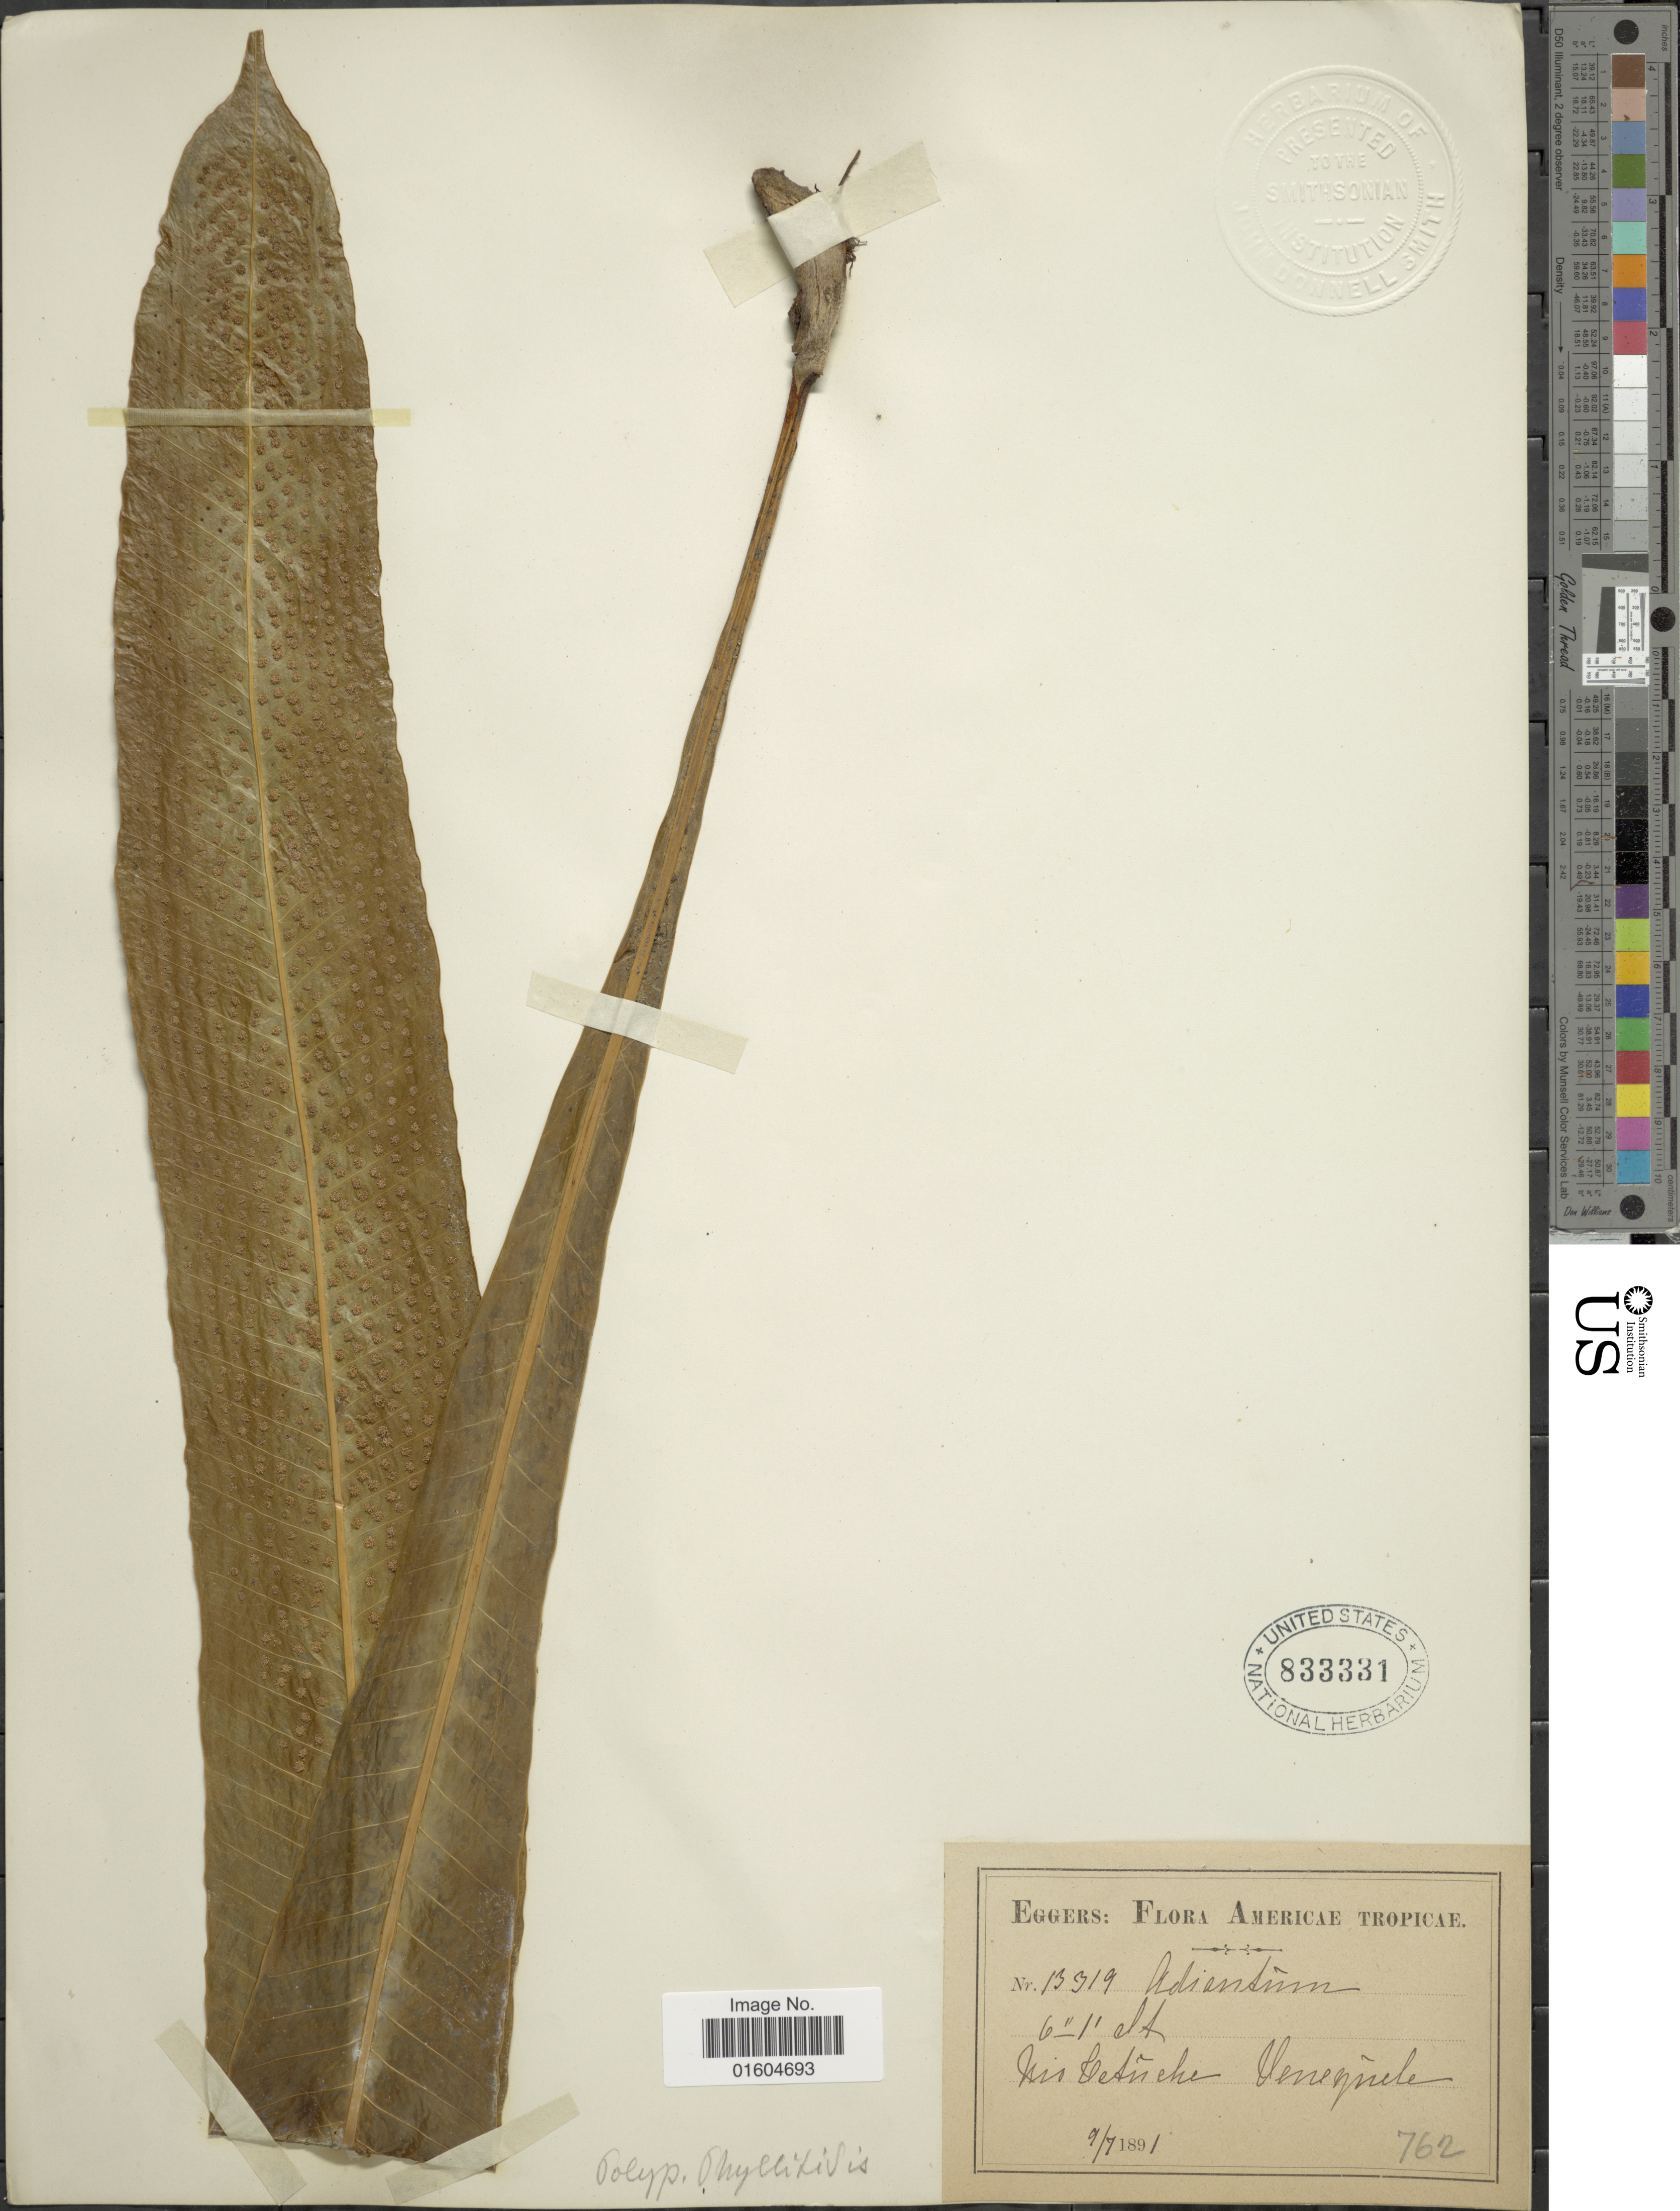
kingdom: Plantae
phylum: Tracheophyta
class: Polypodiopsida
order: Polypodiales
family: Polypodiaceae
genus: Campyloneurum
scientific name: Campyloneurum phyllitidis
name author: (L.) C. Presl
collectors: -. Eggers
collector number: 13319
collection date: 1891-07-09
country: Venezuela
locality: Rio Getinche, Venezuele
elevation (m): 2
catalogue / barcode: US 833331